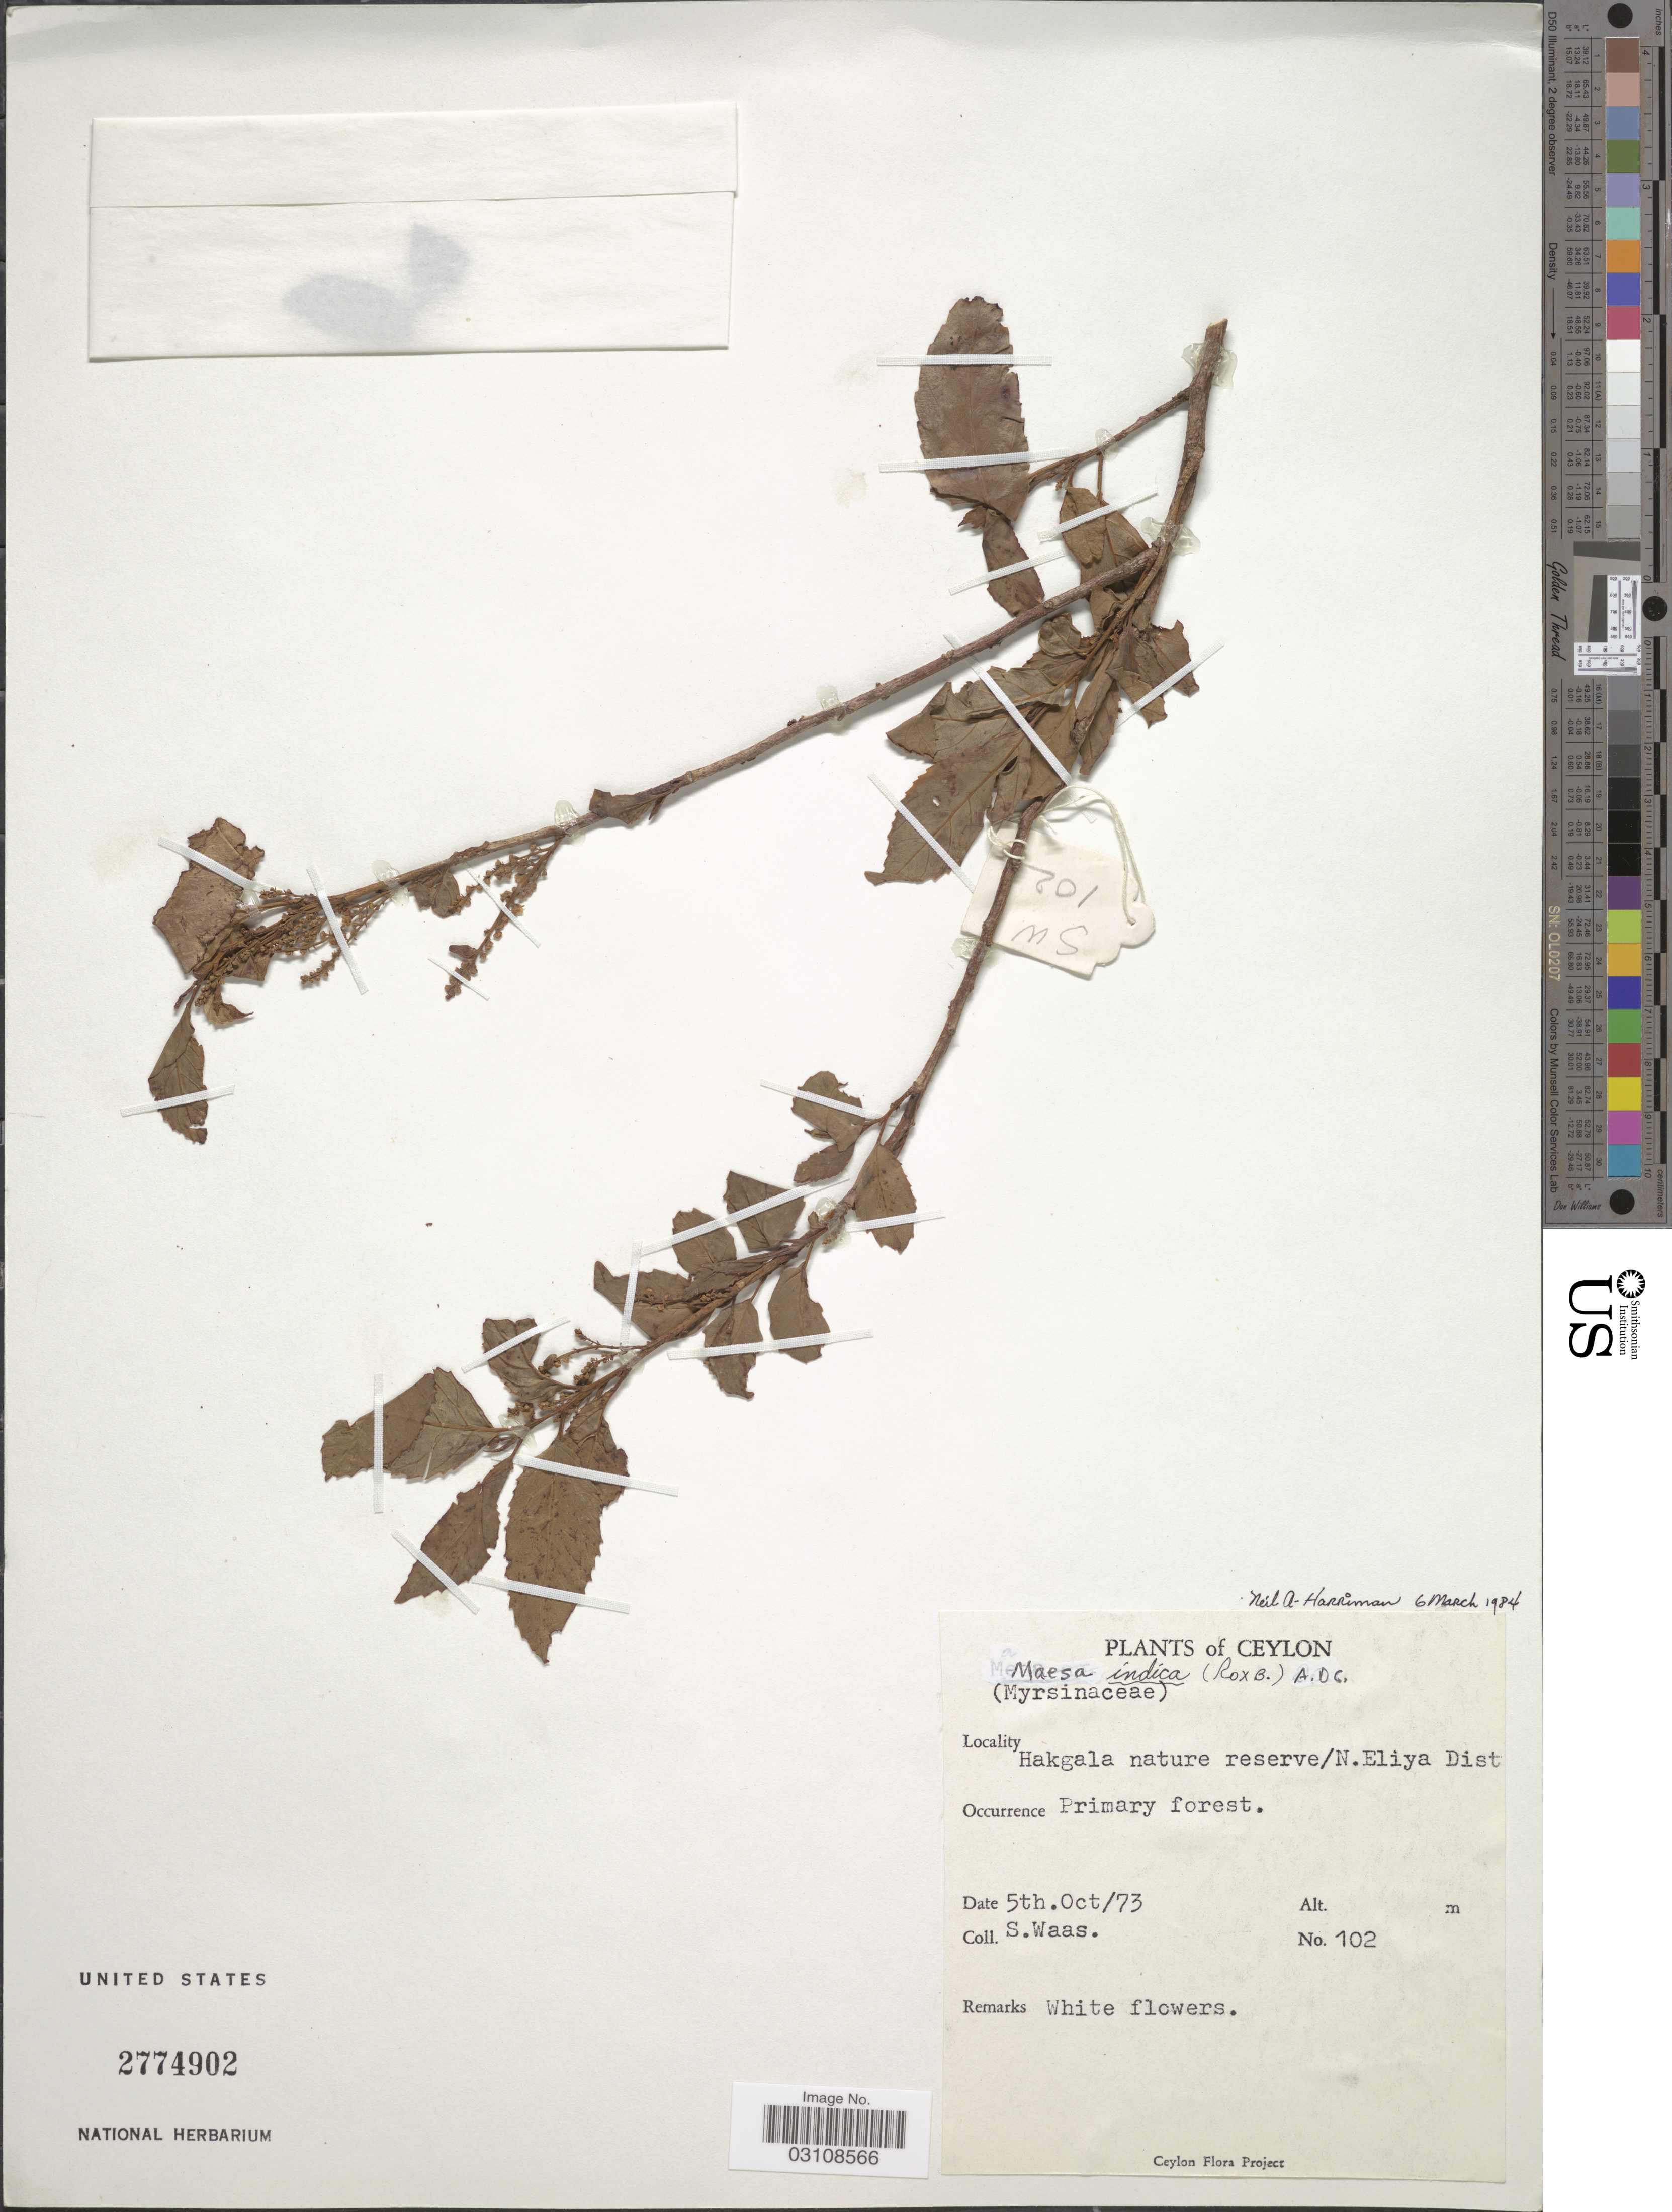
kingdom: Plantae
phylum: Tracheophyta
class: Magnoliopsida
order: Ericales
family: Primulaceae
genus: Maesa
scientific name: Maesa indica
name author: (Roxb.) A. DC.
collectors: S. Waas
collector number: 102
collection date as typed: Transcribed d/m/y: 5/10/73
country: Sri Lanka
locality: Ceylon. Hakgala nature reserve/N. Eliya Dist.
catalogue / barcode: US 2774902